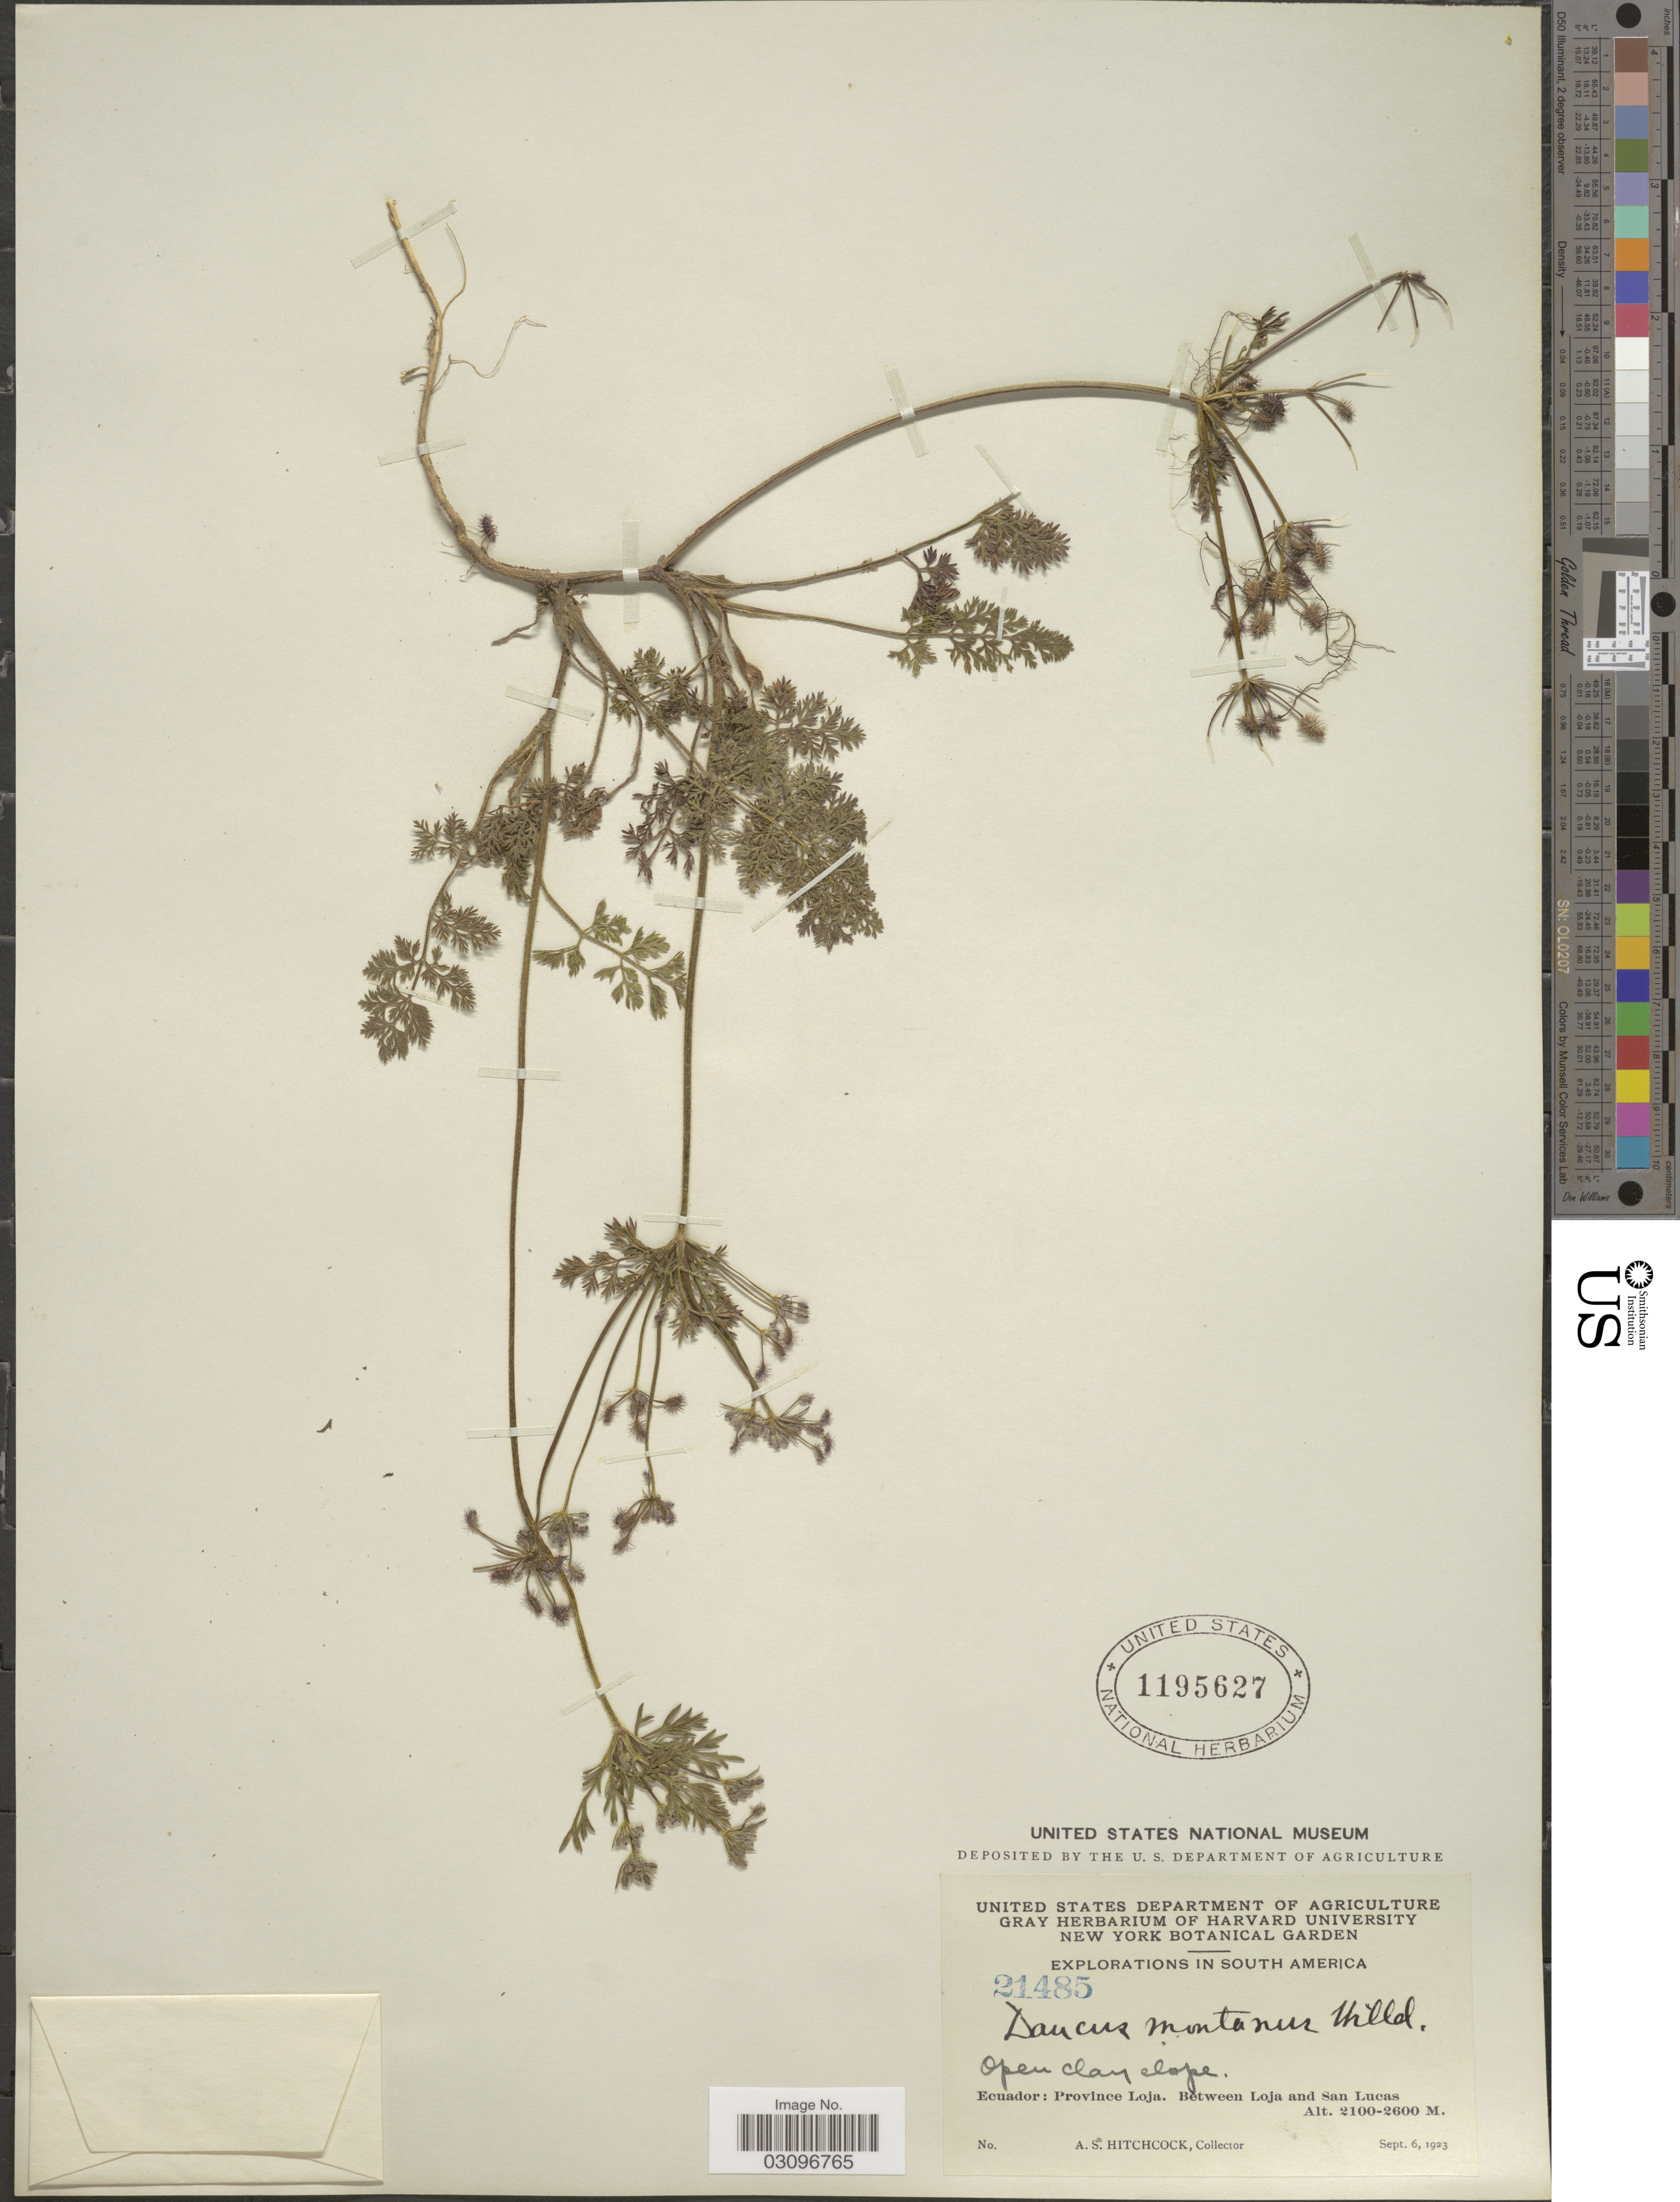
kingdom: Plantae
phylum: Tracheophyta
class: Magnoliopsida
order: Apiales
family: Apiaceae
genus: Daucus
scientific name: Daucus montanus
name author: Humb. & Bonpl. ex Spreng.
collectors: A. S. Hitchcock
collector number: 21485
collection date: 1923-09-06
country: Ecuador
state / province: Loja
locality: Between Loja and San Lucas.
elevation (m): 2100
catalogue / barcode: US 1195627